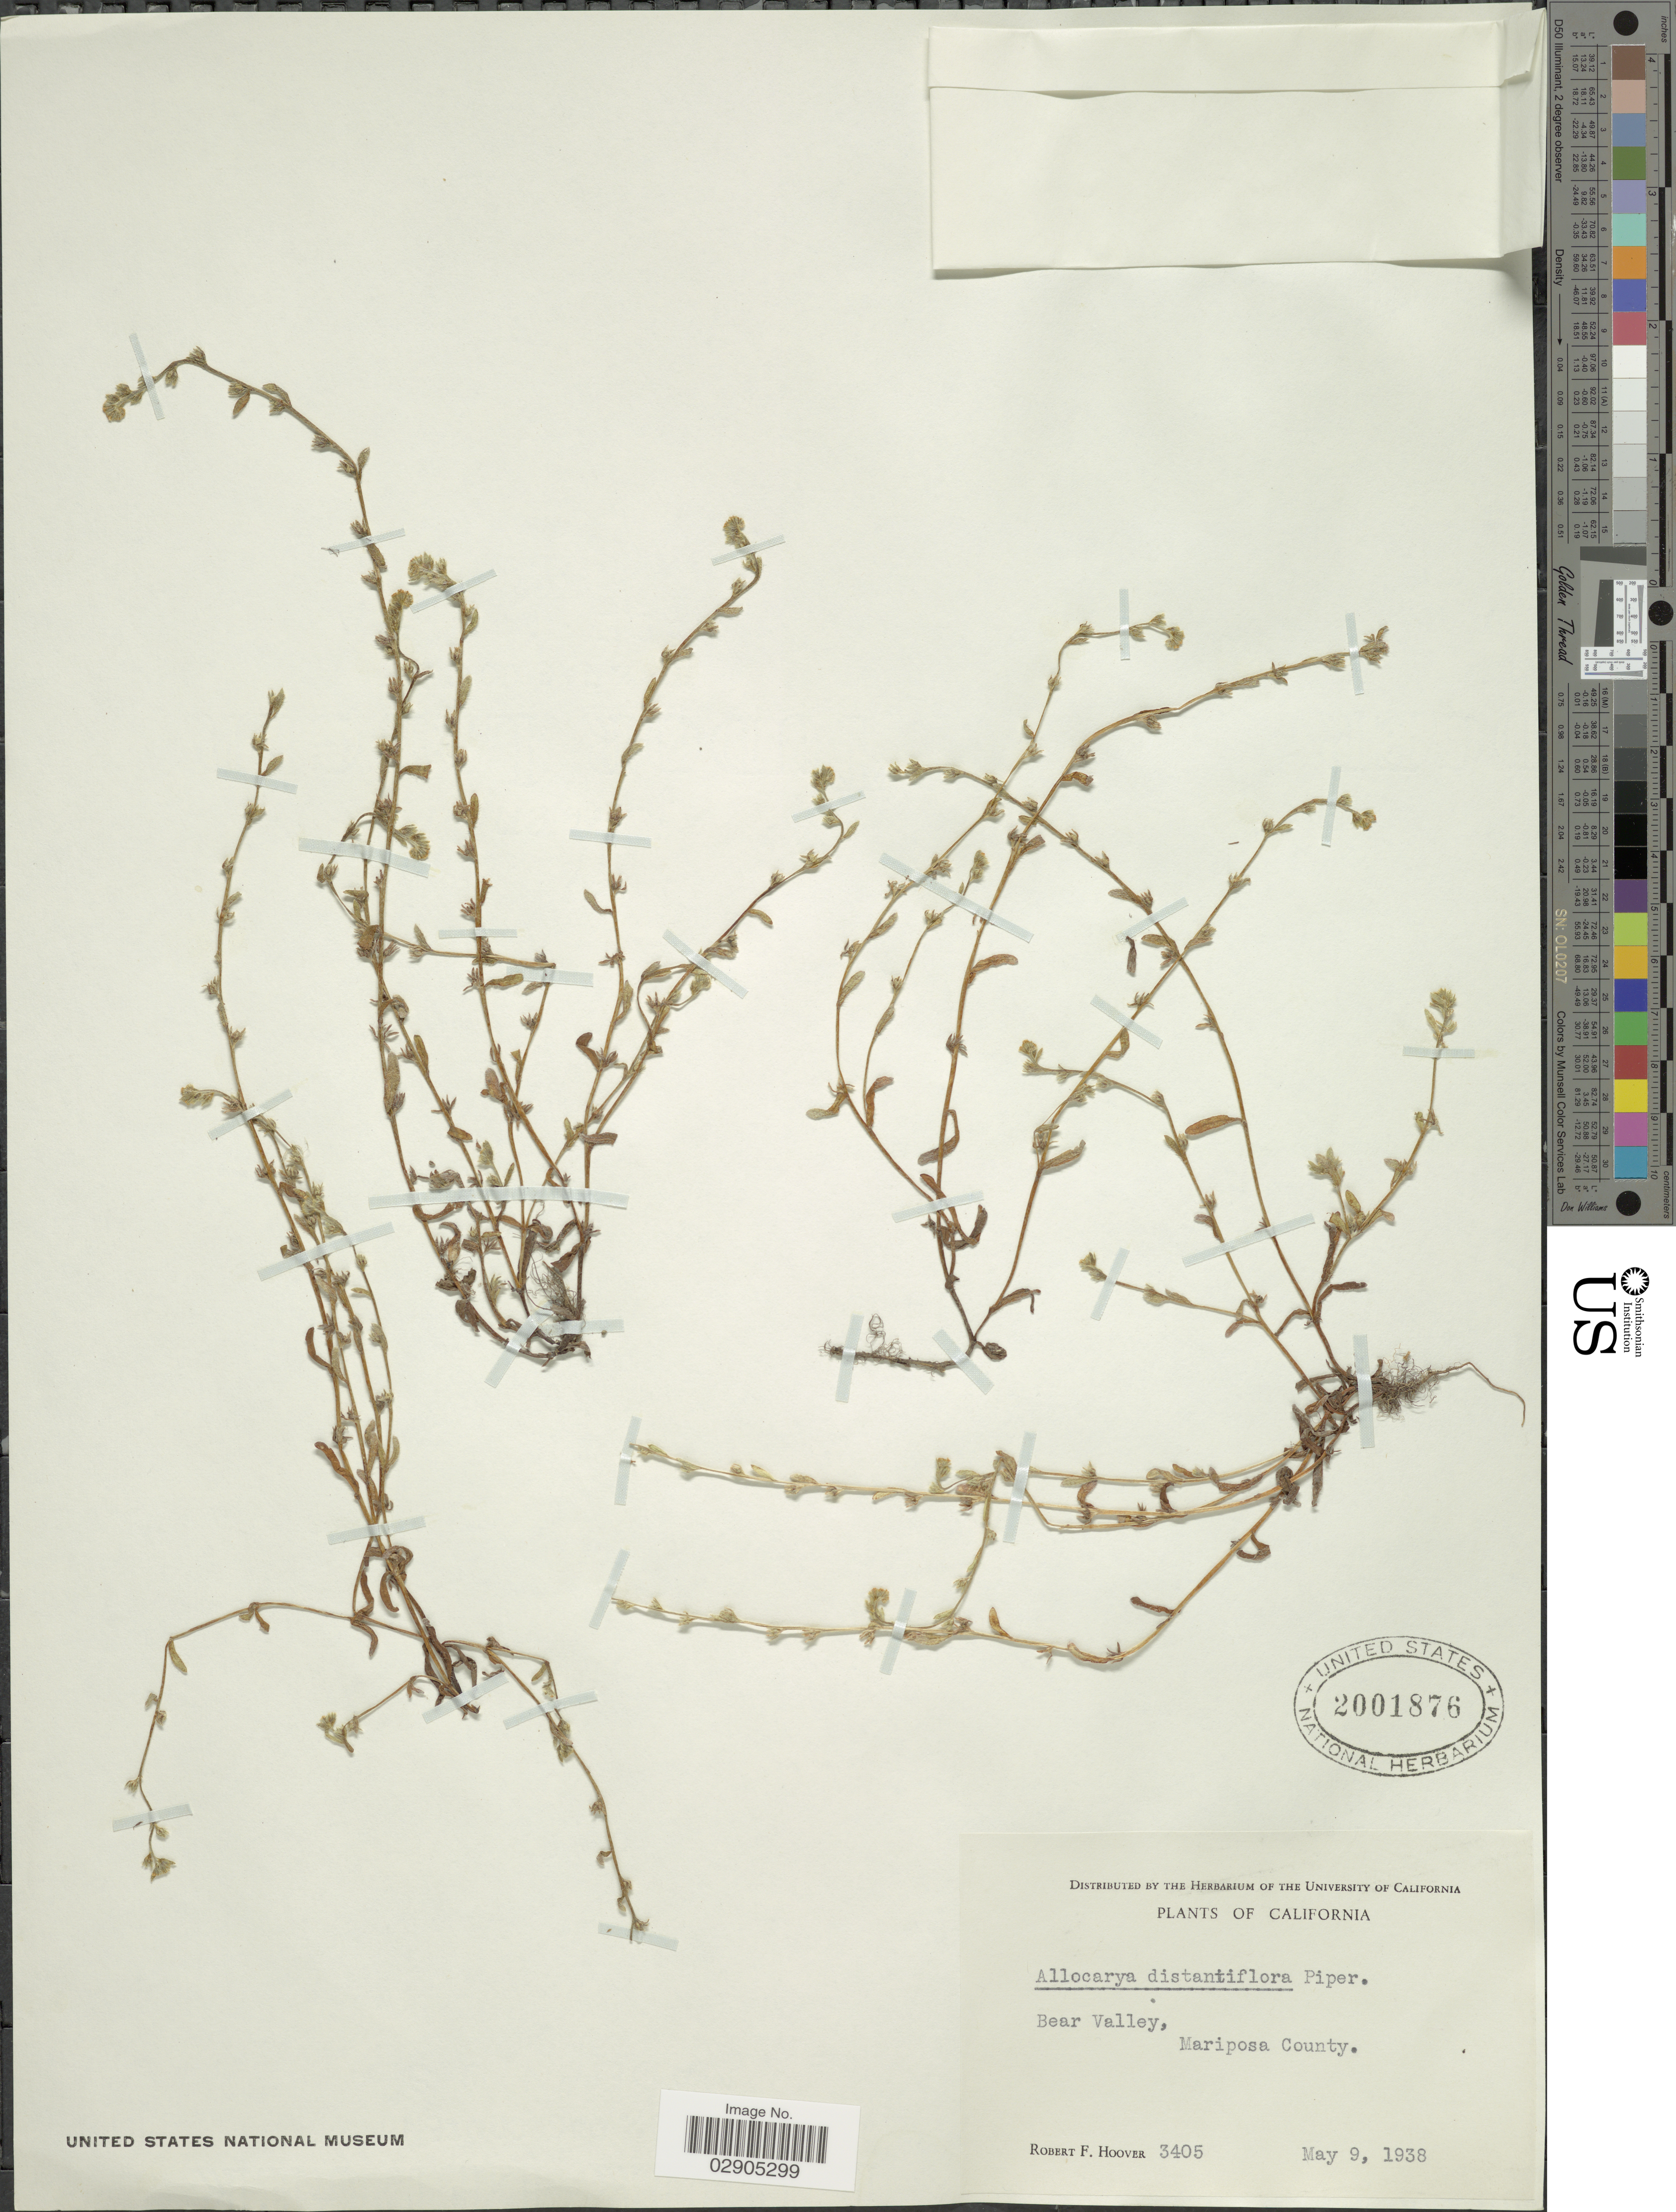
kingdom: Plantae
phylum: Tracheophyta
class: Magnoliopsida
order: Boraginales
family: Boraginaceae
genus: Allocarya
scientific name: Allocarya distantiflora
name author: Piper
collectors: R. F. Hoover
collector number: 3405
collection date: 1938-05-09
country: United States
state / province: California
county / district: Mariposa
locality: Bear Valley, Mariposa County.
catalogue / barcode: US 2001876